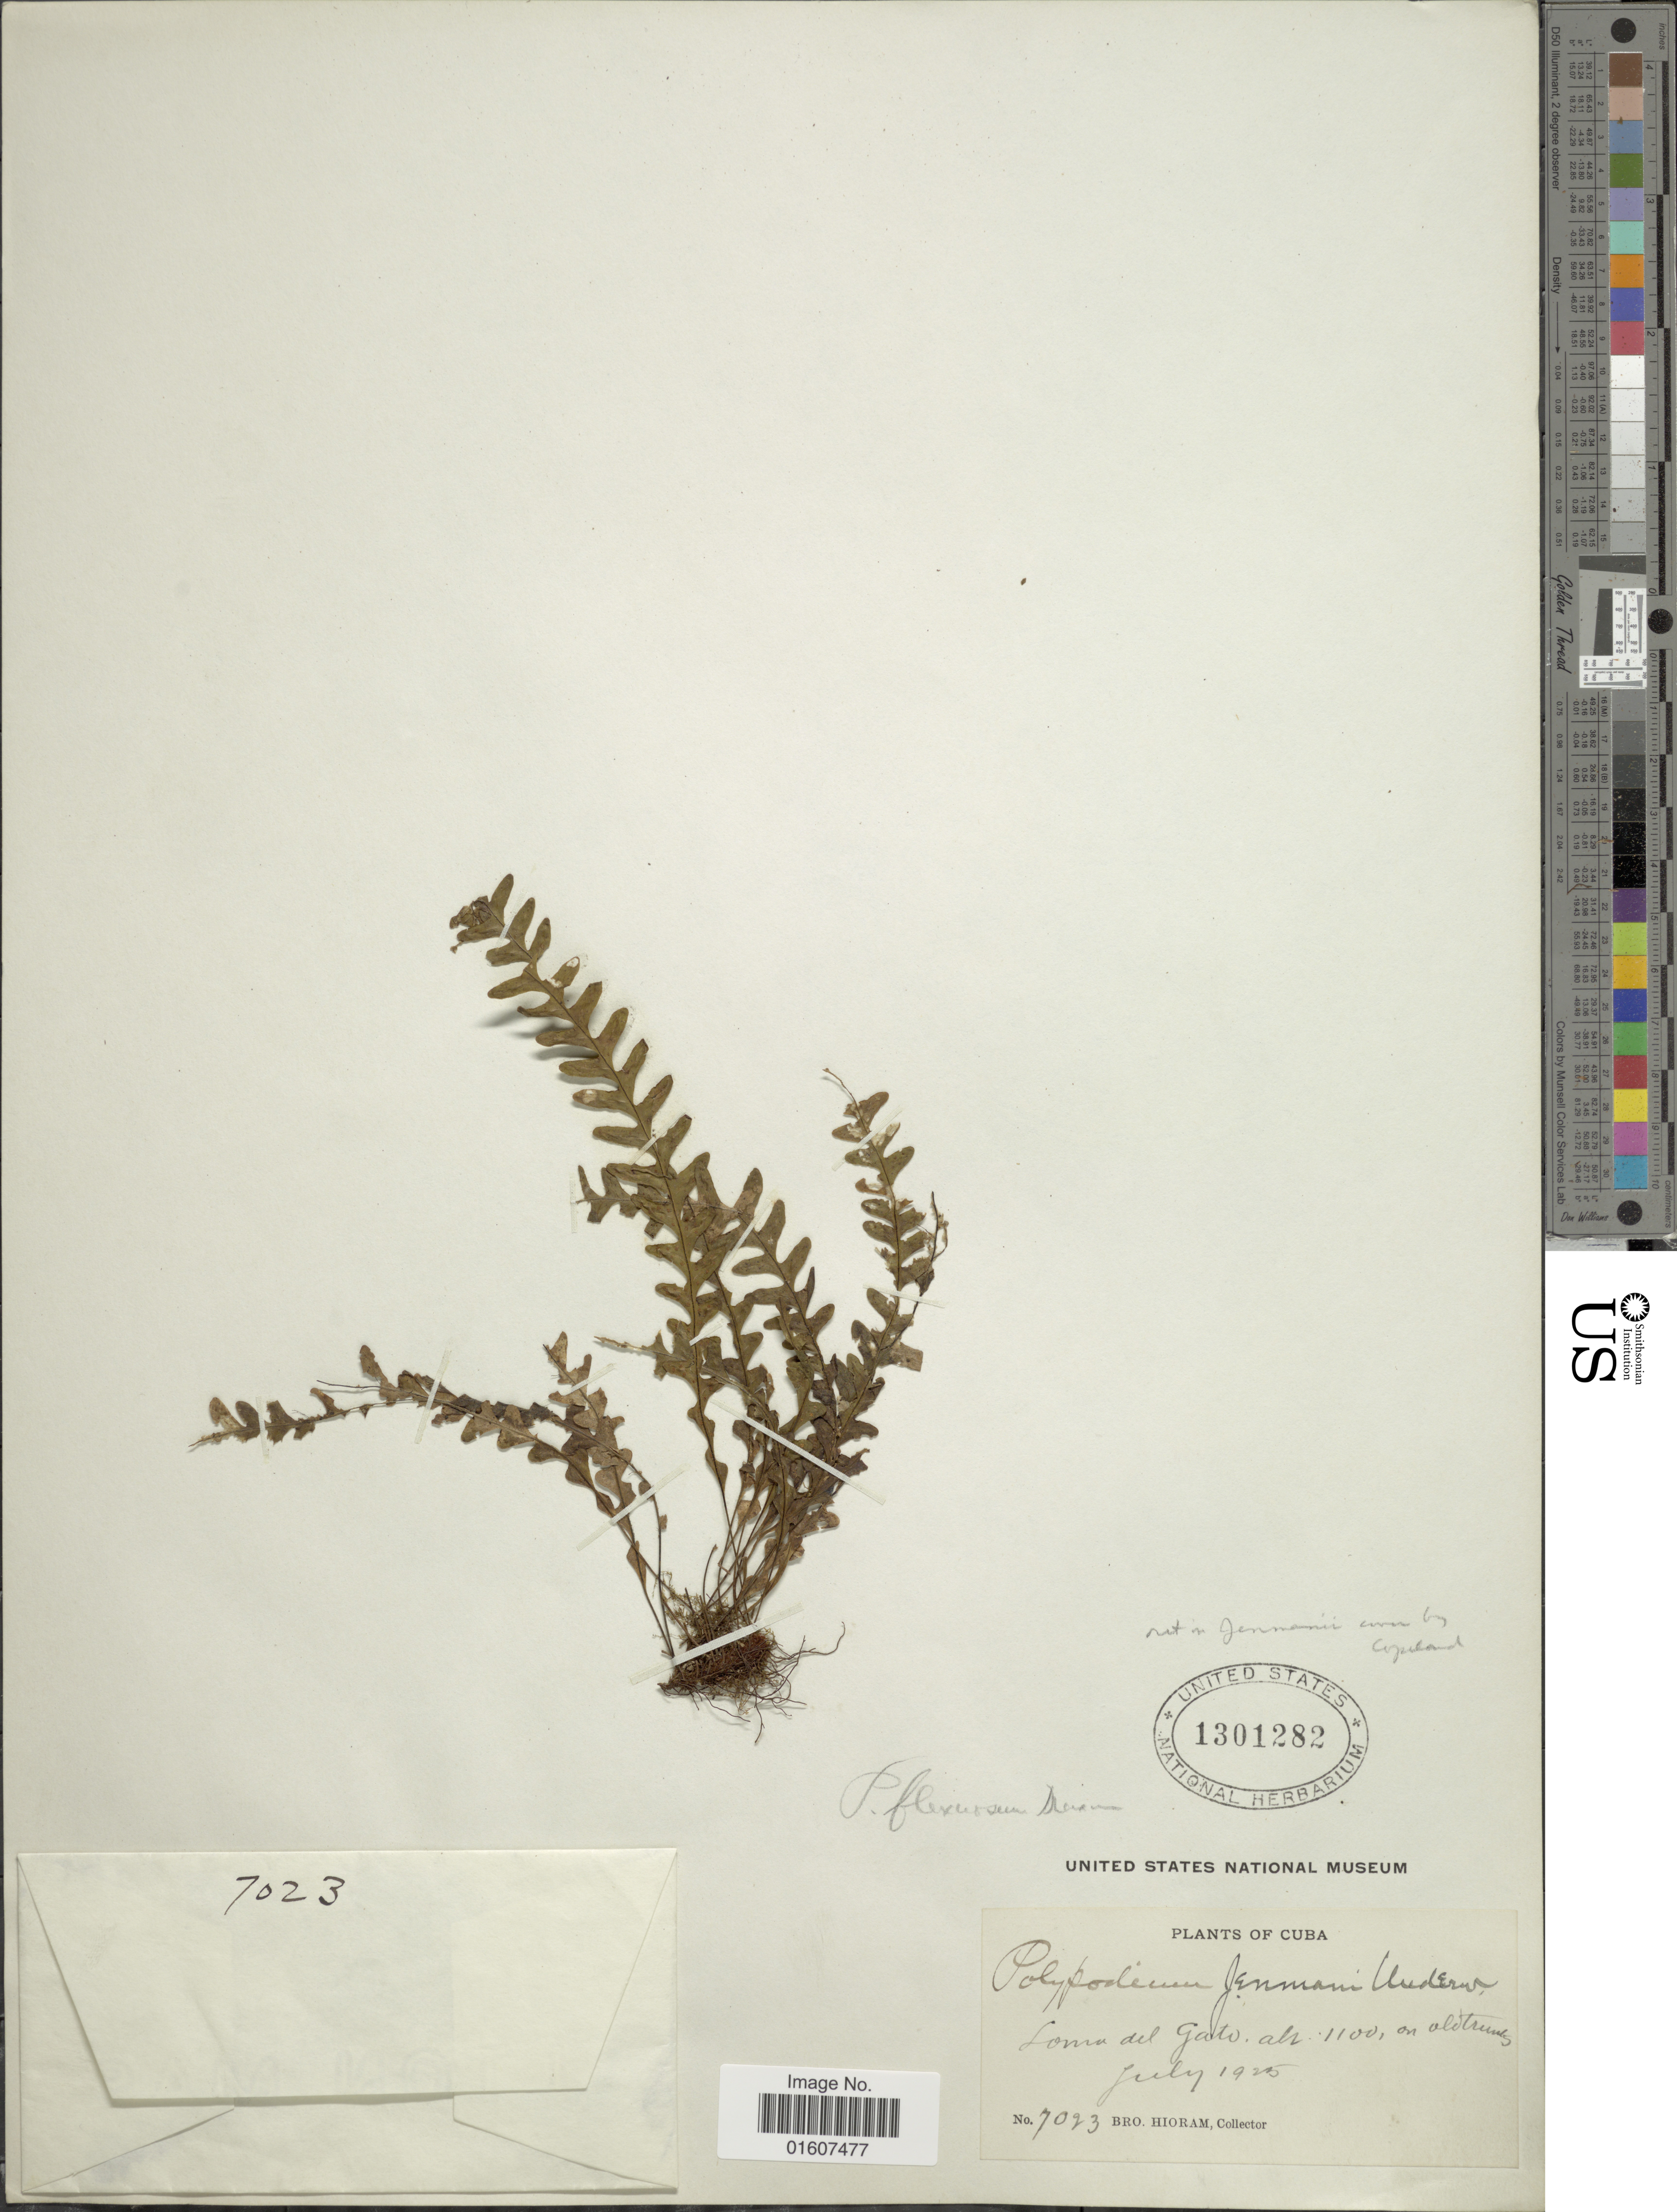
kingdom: Plantae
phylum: Tracheophyta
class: Polypodiopsida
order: Polypodiales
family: Polypodiaceae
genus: Terpsichore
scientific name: Terpsichore jenmanii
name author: (Underw. ex Maxon) A.R. Sm.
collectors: Bro. Hioram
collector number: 7023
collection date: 1925-07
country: Cuba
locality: Loma del Gato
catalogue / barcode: US 1301282